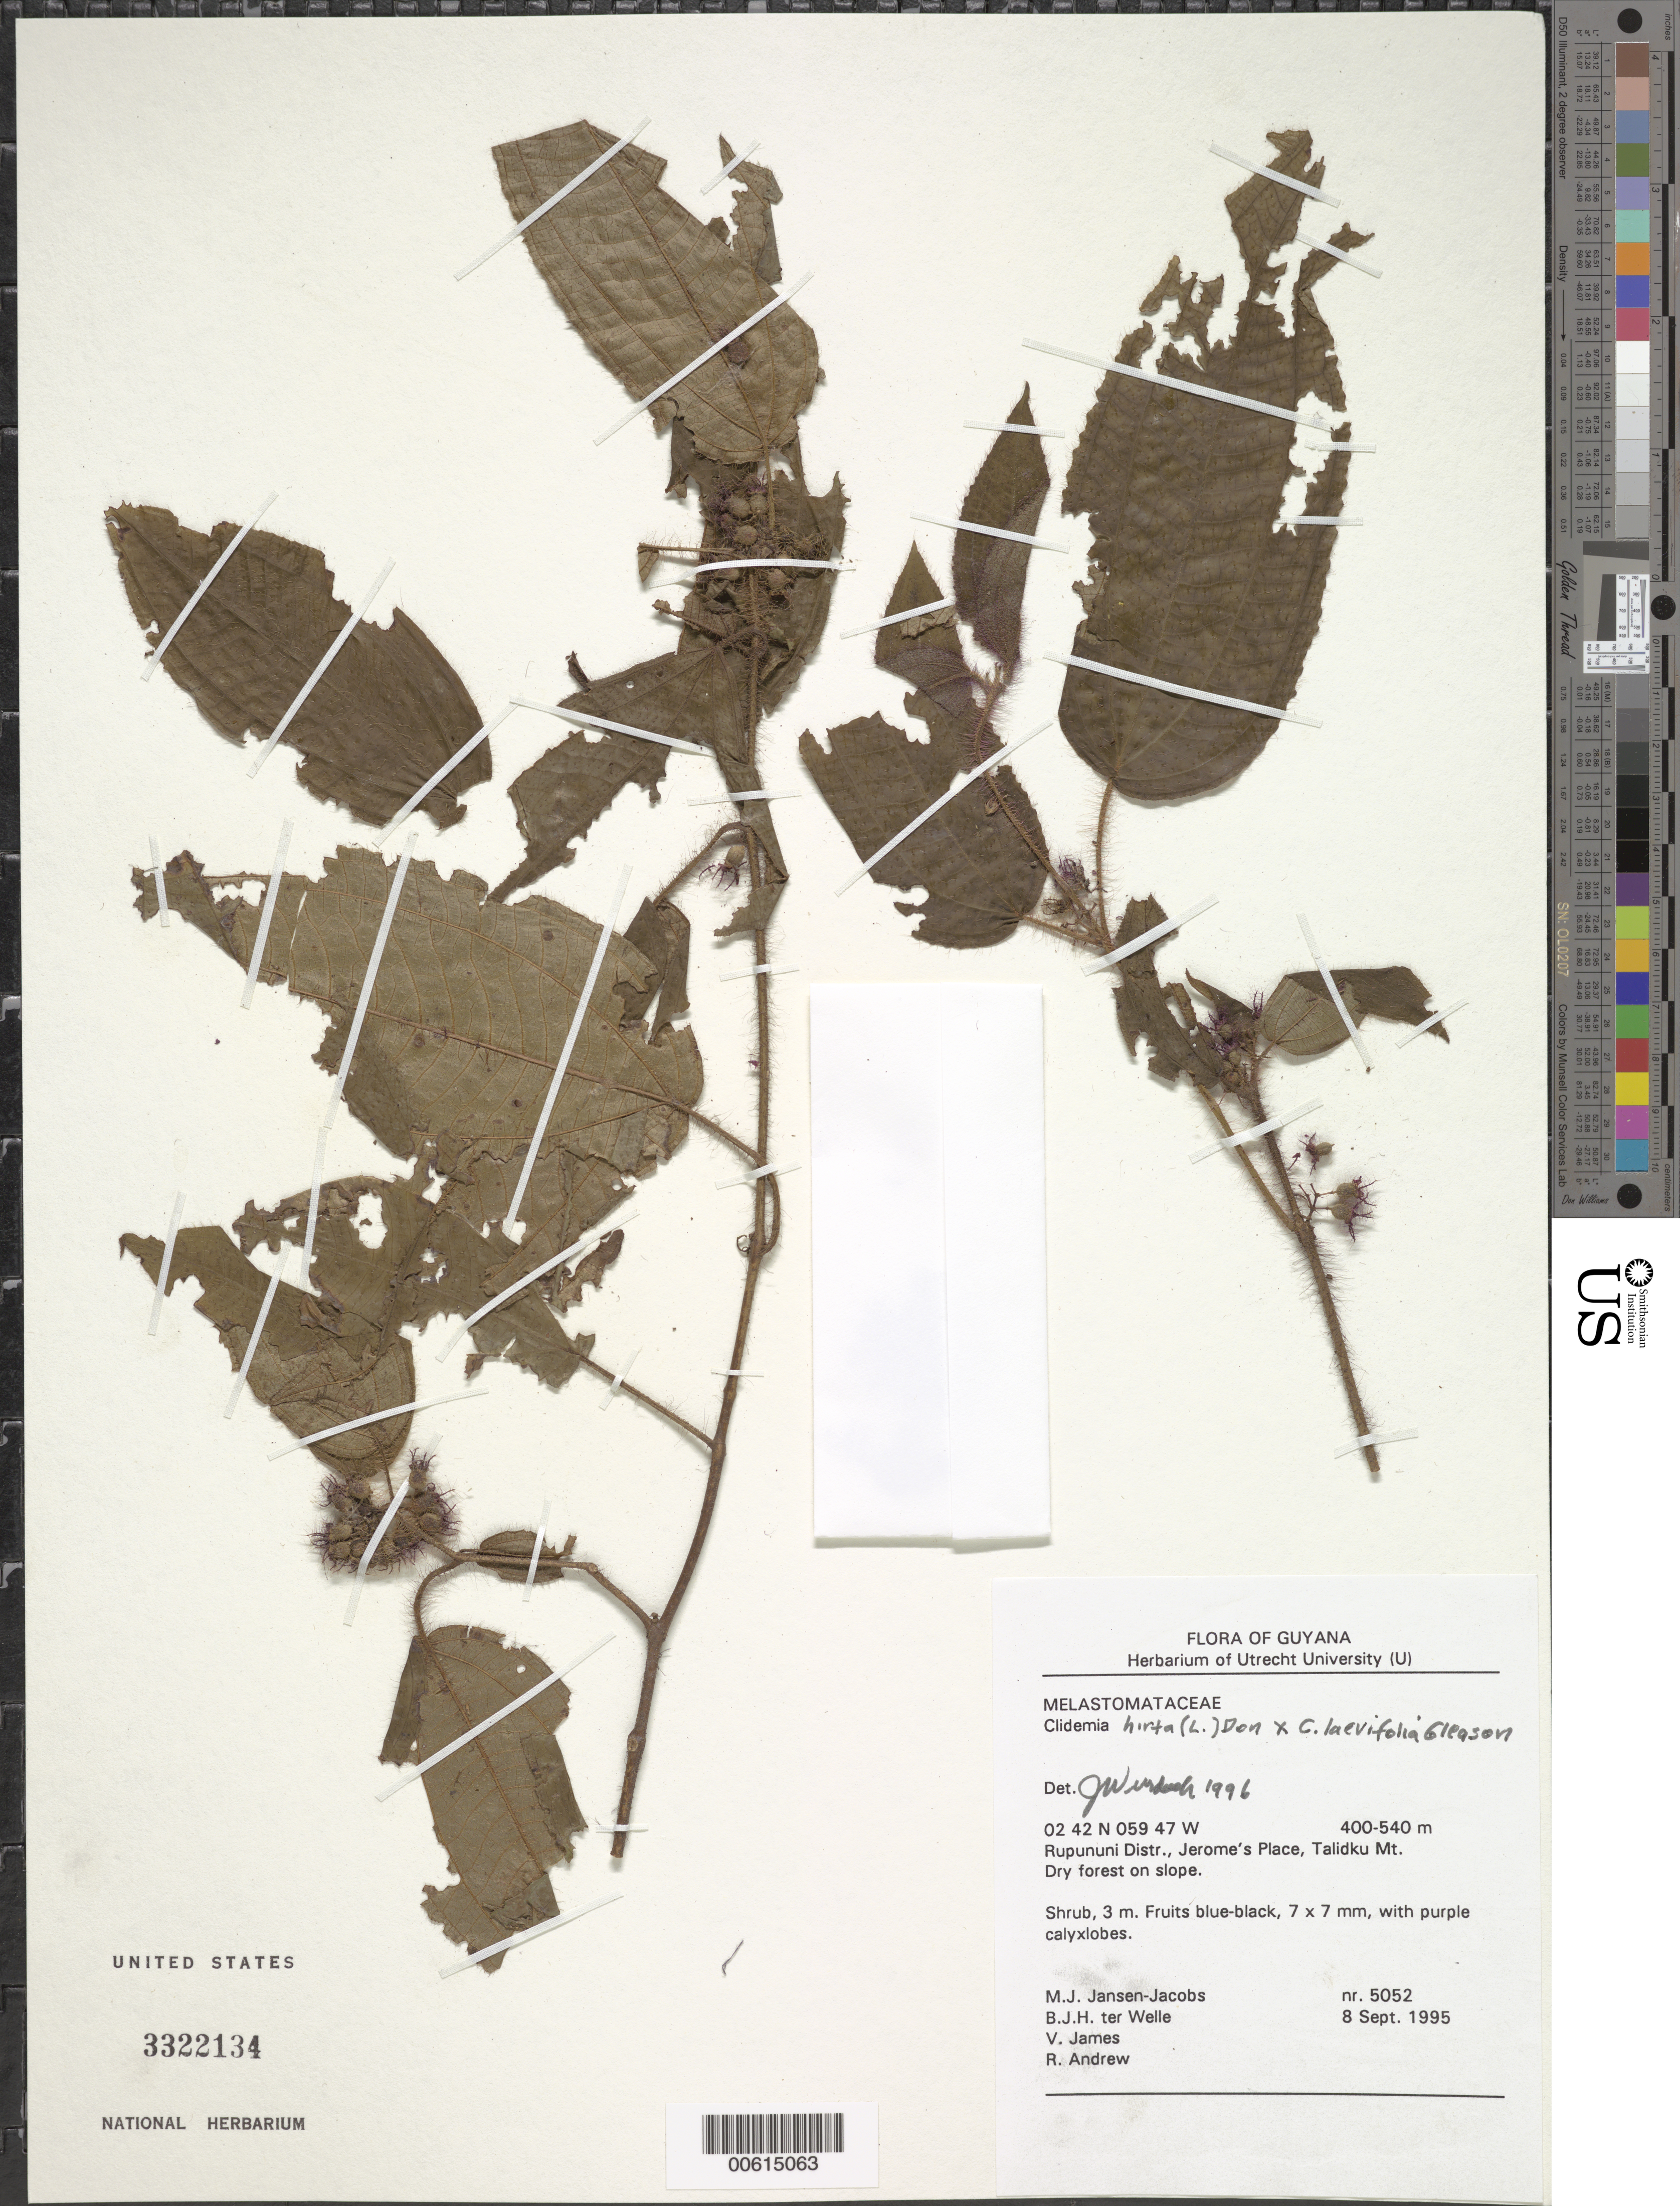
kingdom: Plantae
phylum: Tracheophyta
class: Magnoliopsida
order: Myrtales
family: Melastomataceae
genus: Clidemia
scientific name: Clidemia hirta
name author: (L.) D. Don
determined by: Wurdack, John J., (US), US (UNITED STATES)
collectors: M. J. Jansen-Jacobs, B. Welle, V. James & R. Andrew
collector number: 5052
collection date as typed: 8-Sep-95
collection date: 1995-09-08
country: Guyana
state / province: U. Takutu-U. Essequibo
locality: Jerome's Place, Talidku Mt., Rupununi Dist.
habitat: Dry forest on slope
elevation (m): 400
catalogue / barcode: US 3322134